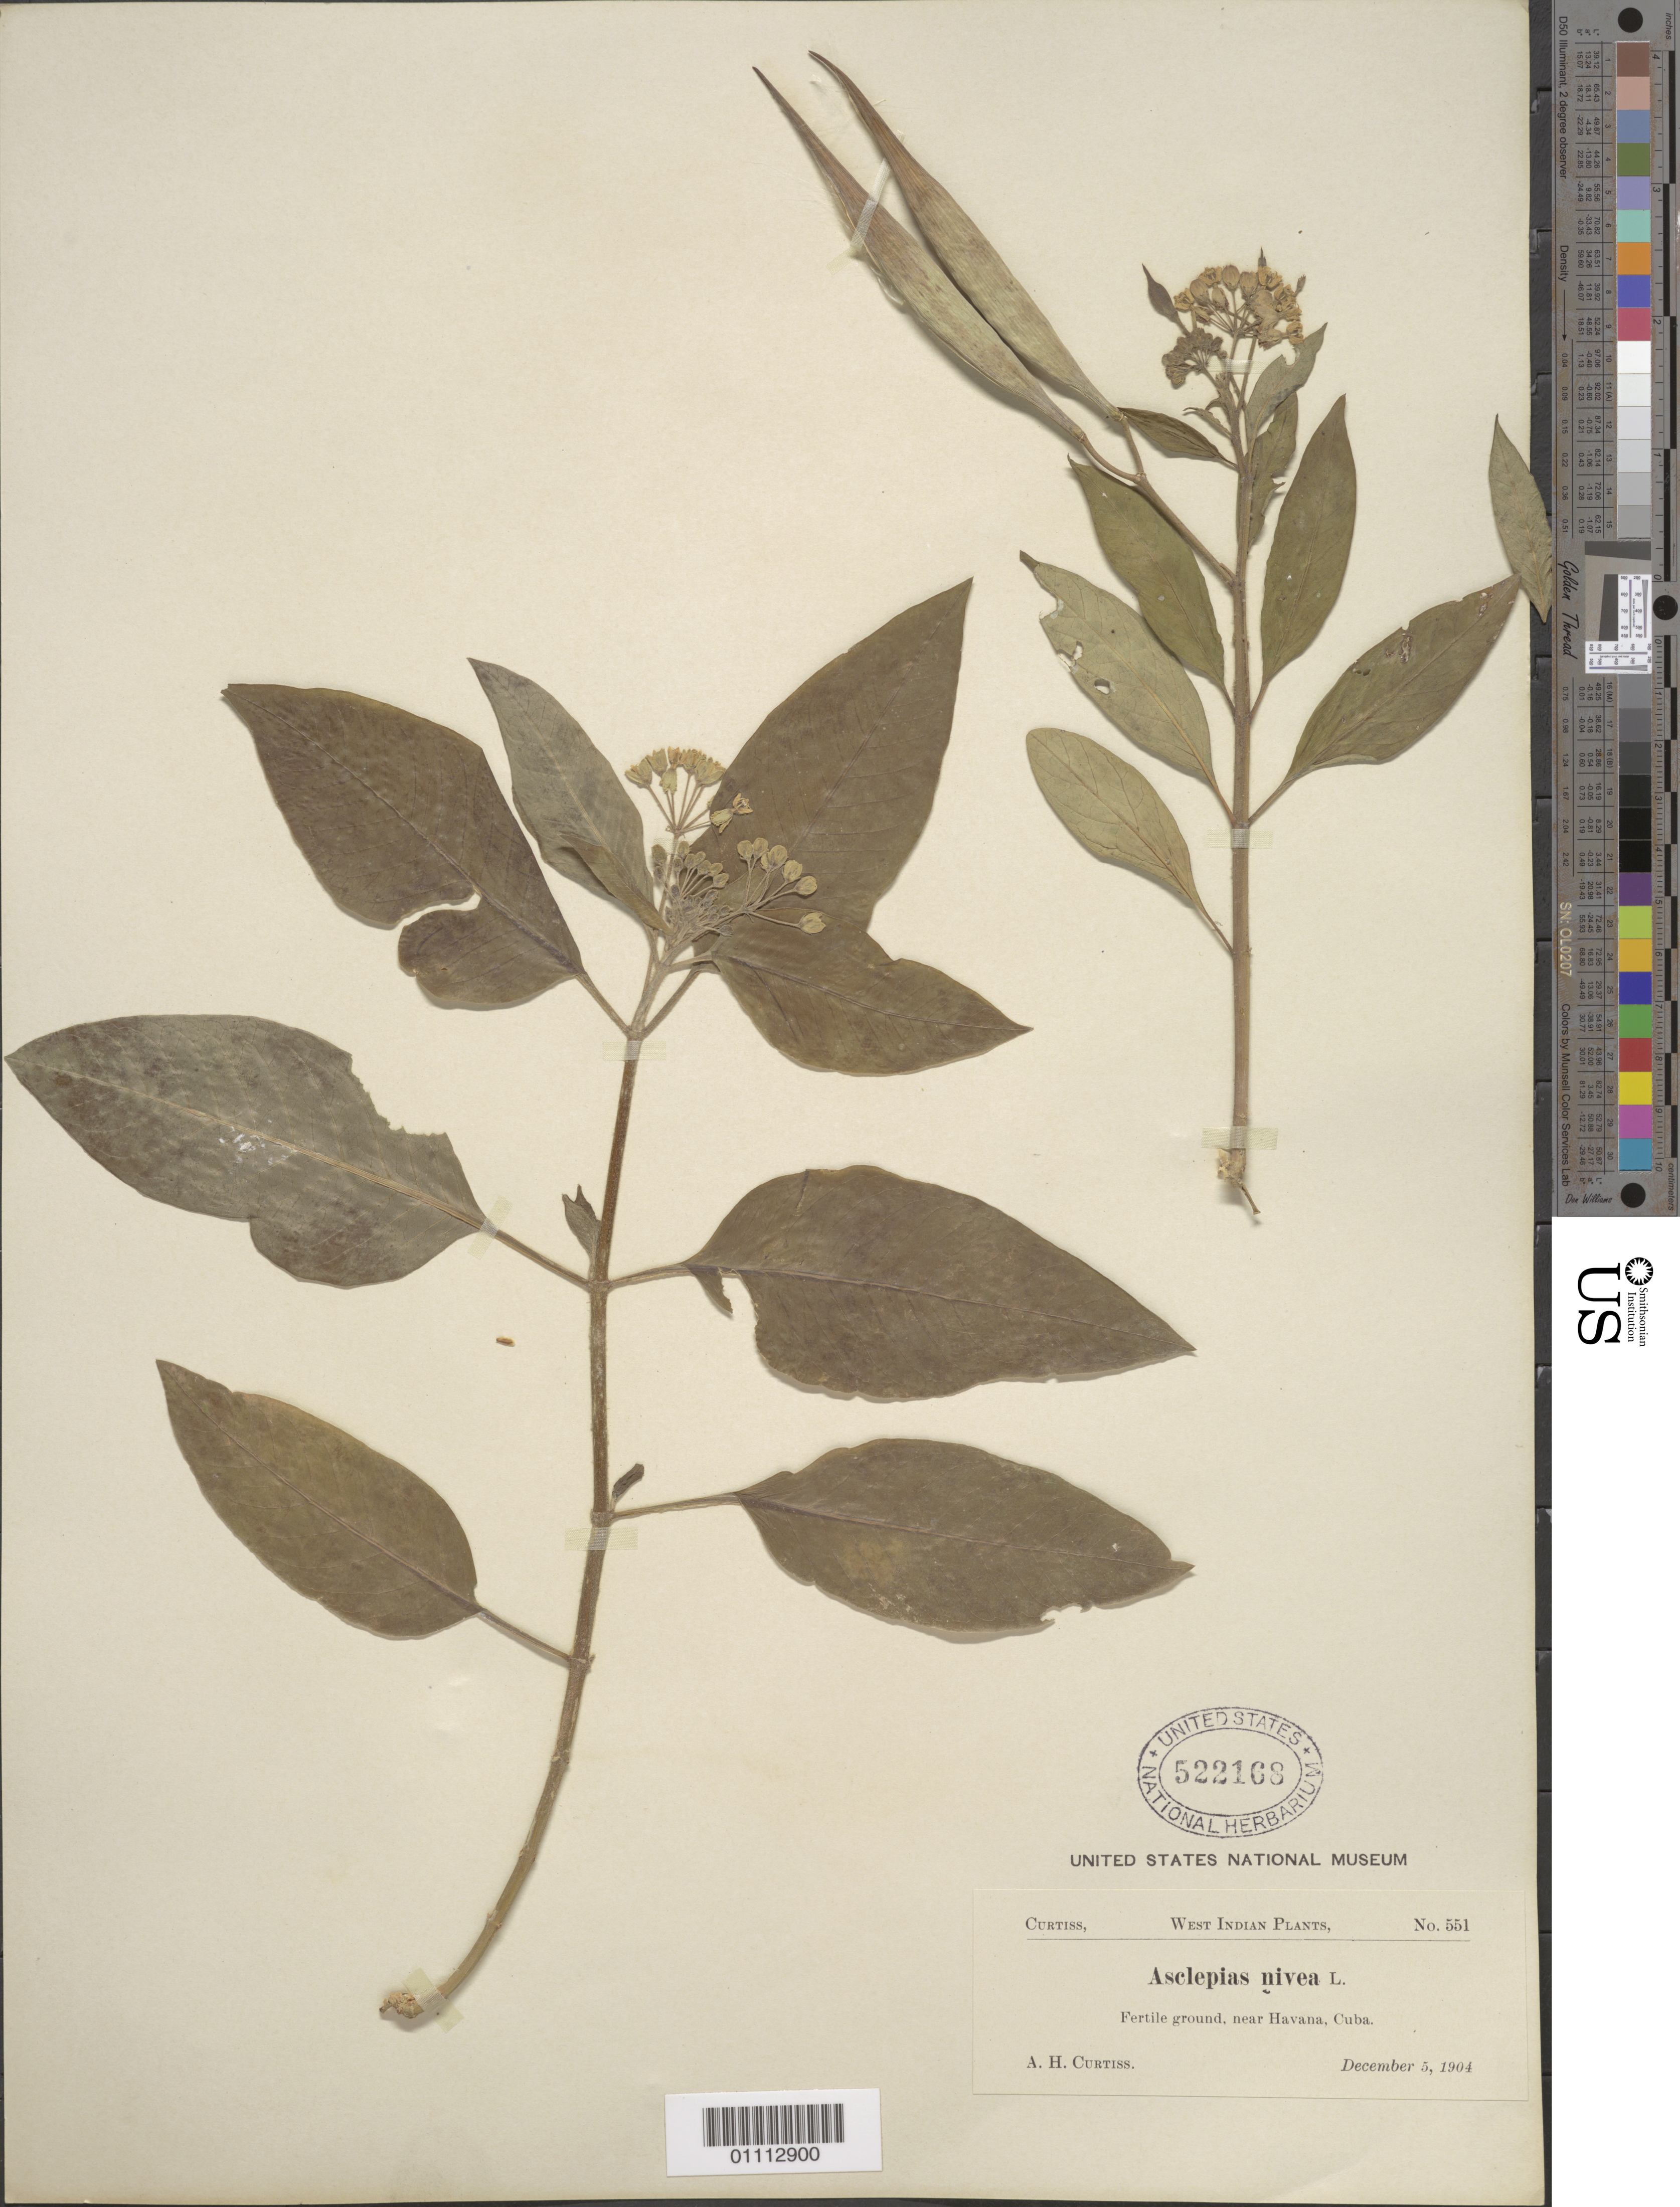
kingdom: Plantae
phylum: Tracheophyta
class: Magnoliopsida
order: Gentianales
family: Apocynaceae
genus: Asclepias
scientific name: Asclepias nivea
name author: L.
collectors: A. H. Curtiss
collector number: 551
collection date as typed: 05 Dec 1904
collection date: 1904-12-05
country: Cuba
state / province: La Habana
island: Cuba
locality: Fertile ground, near Havana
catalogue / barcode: US 522168